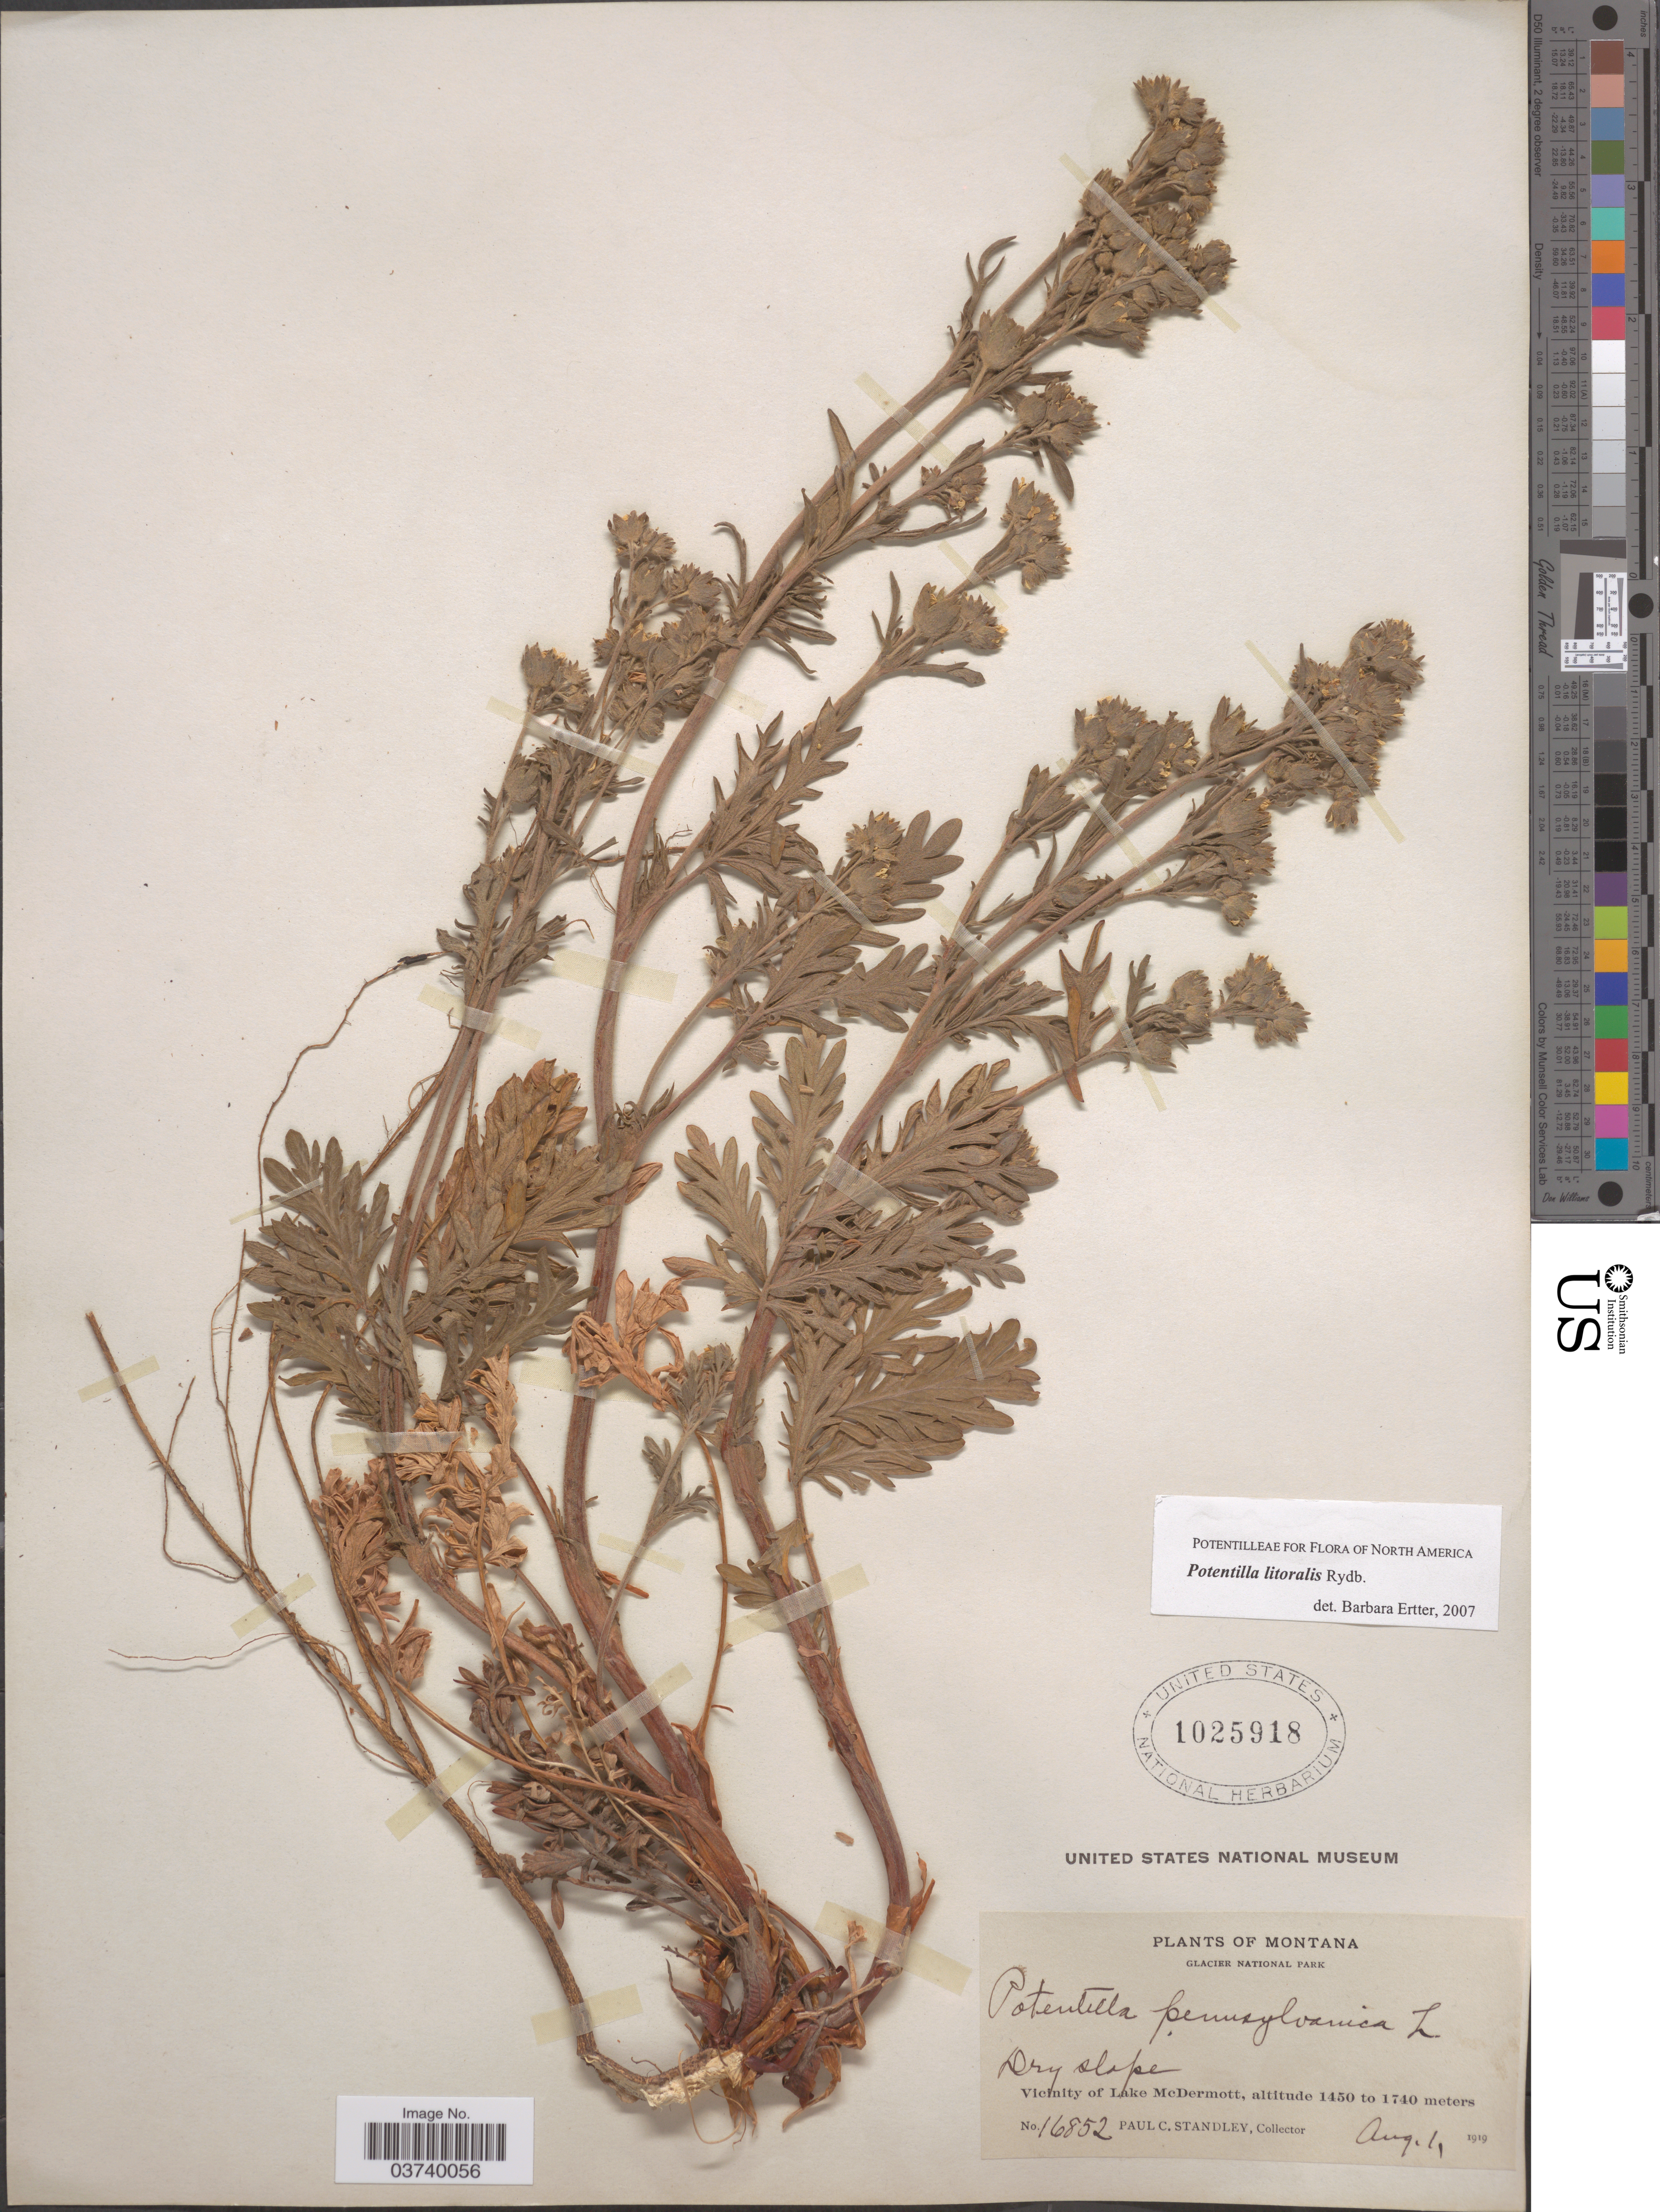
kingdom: Plantae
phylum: Tracheophyta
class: Magnoliopsida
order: Rosales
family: Rosaceae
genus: Potentilla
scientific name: Potentilla litoralis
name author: Rydb.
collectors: P. C. Standley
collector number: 16852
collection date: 1919-08-01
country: United States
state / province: Montana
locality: Glacier National Park. Vicinity of Lake McDermott.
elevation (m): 1450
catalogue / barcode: US 1025918